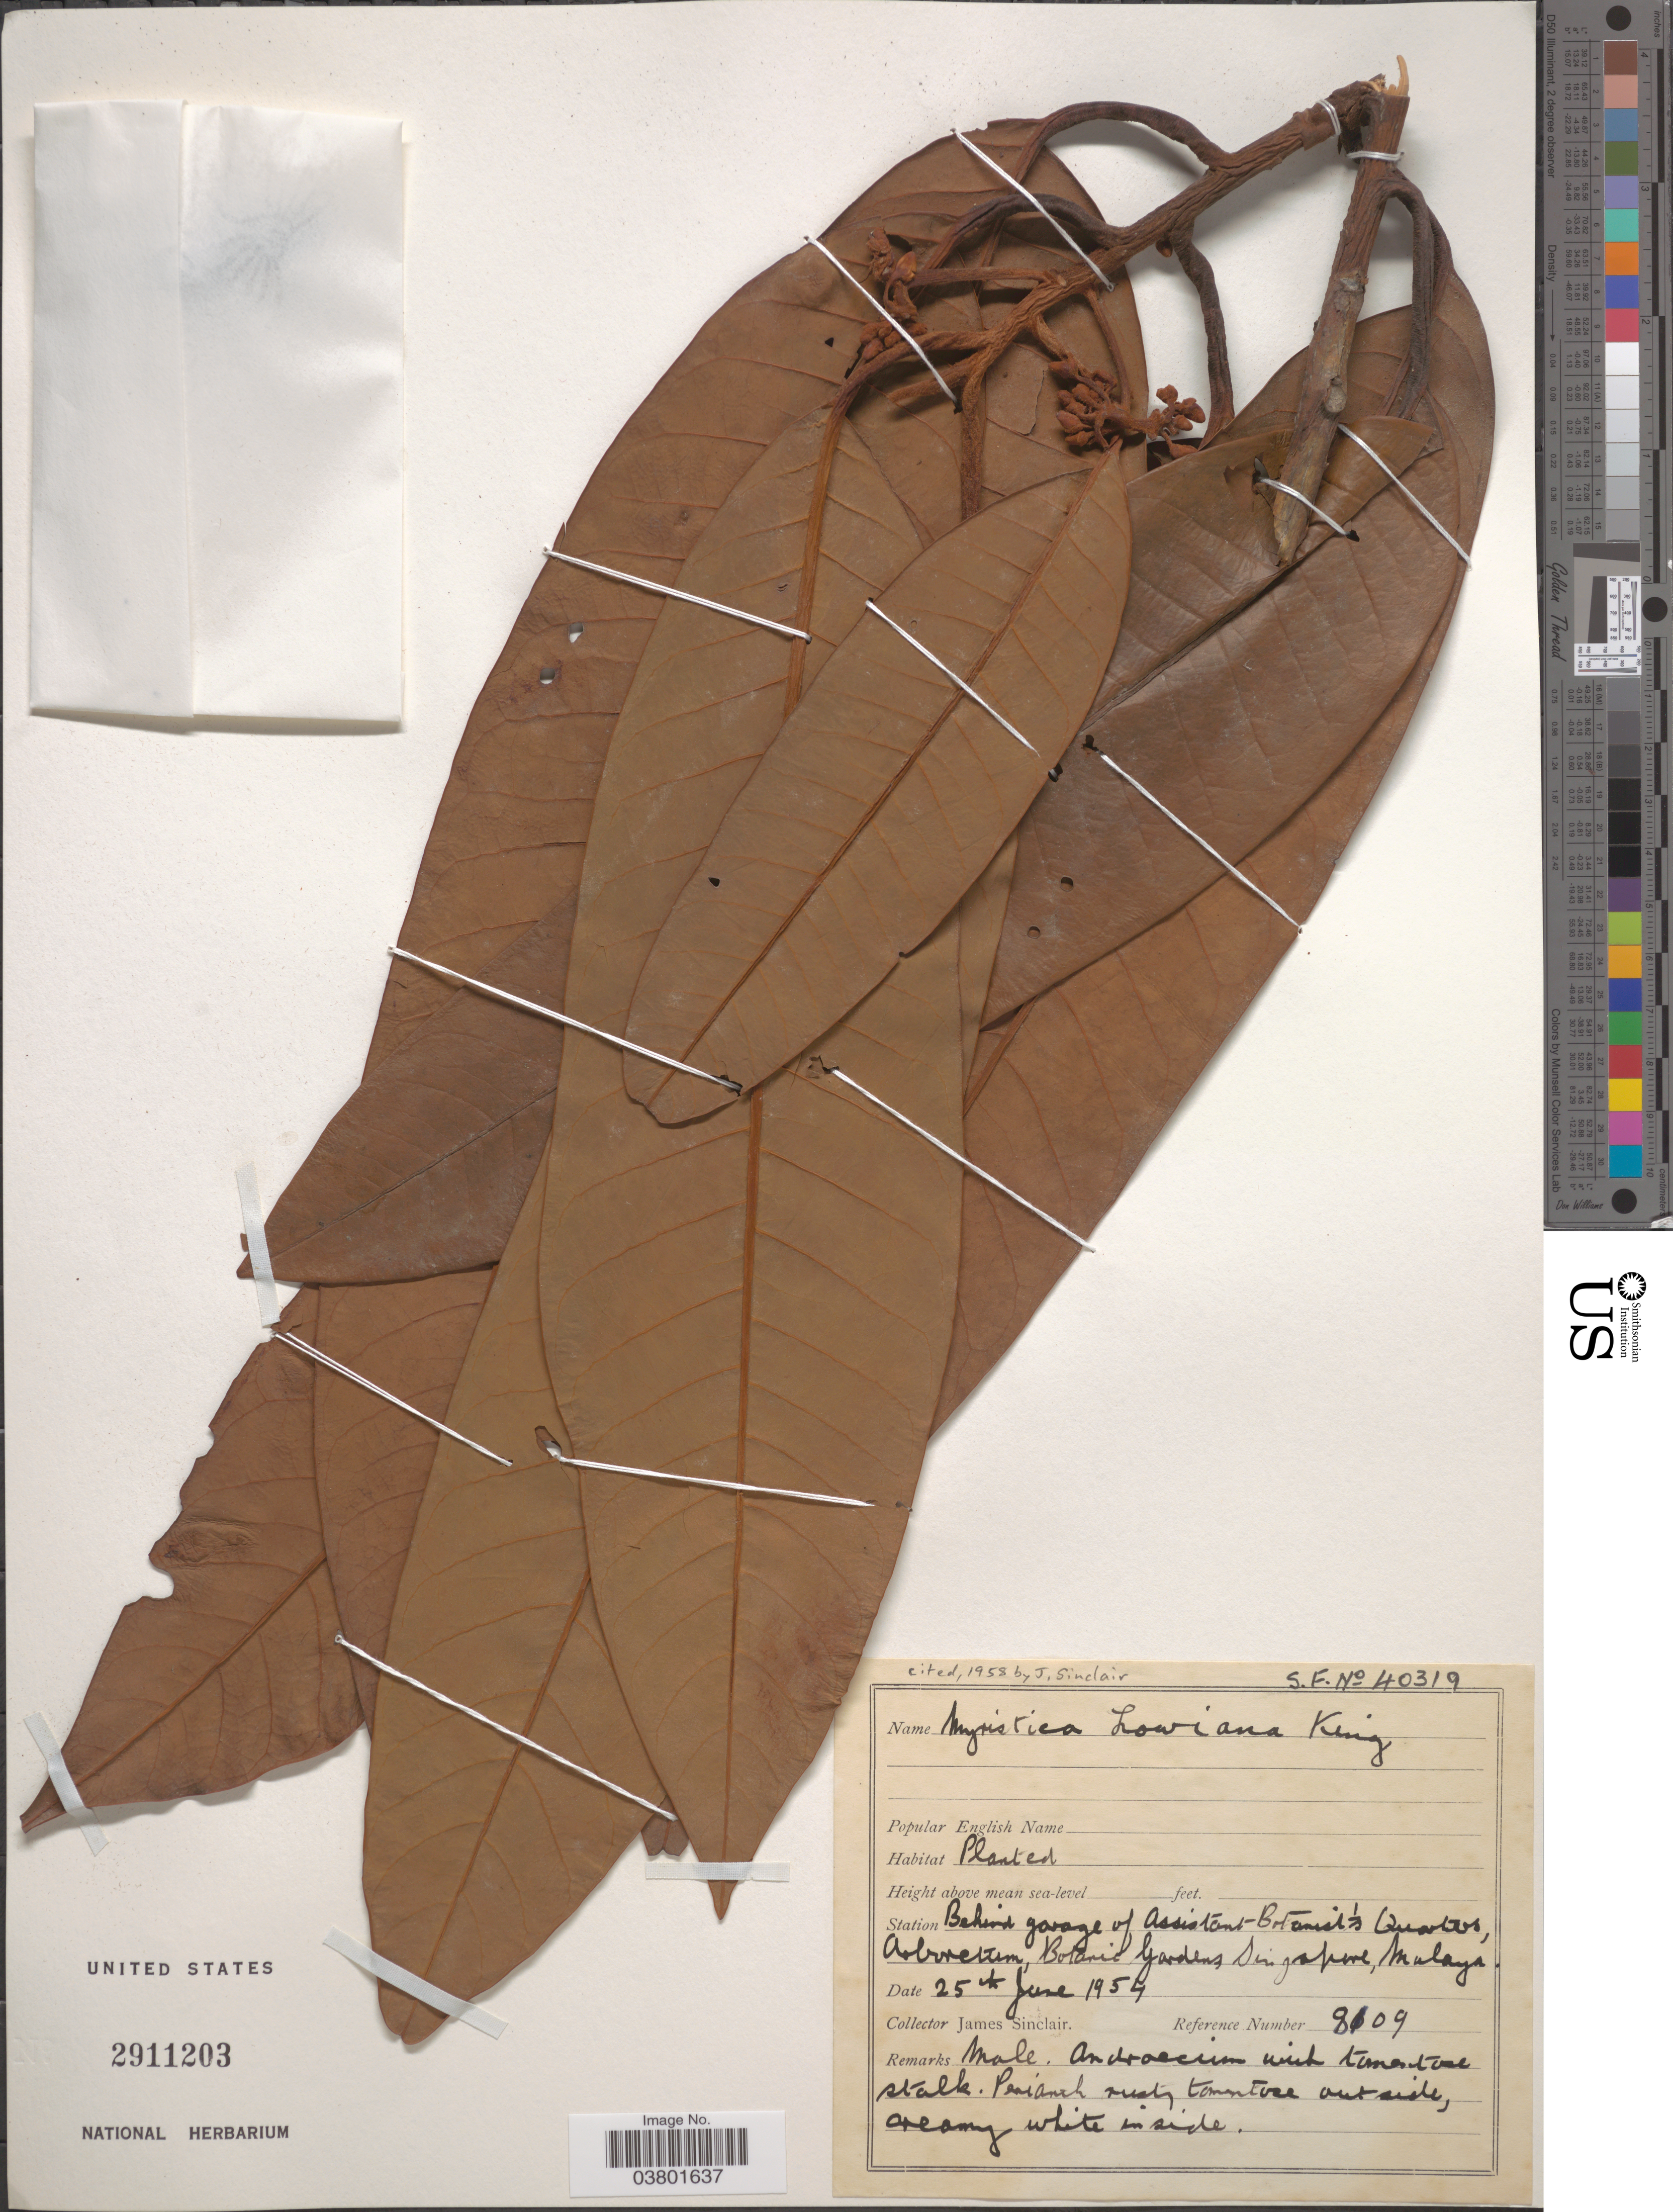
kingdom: Plantae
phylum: Tracheophyta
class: Magnoliopsida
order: Magnoliales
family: Myristicaceae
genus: Myristica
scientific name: Myristica lowiana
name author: King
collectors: J. Sinclair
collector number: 8109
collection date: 1954-06-25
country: Singapore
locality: Station Behind garage of Assistant Botanist's Quarters, Arboretum, Botanic Gardens Malaya.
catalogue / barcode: US 2911203